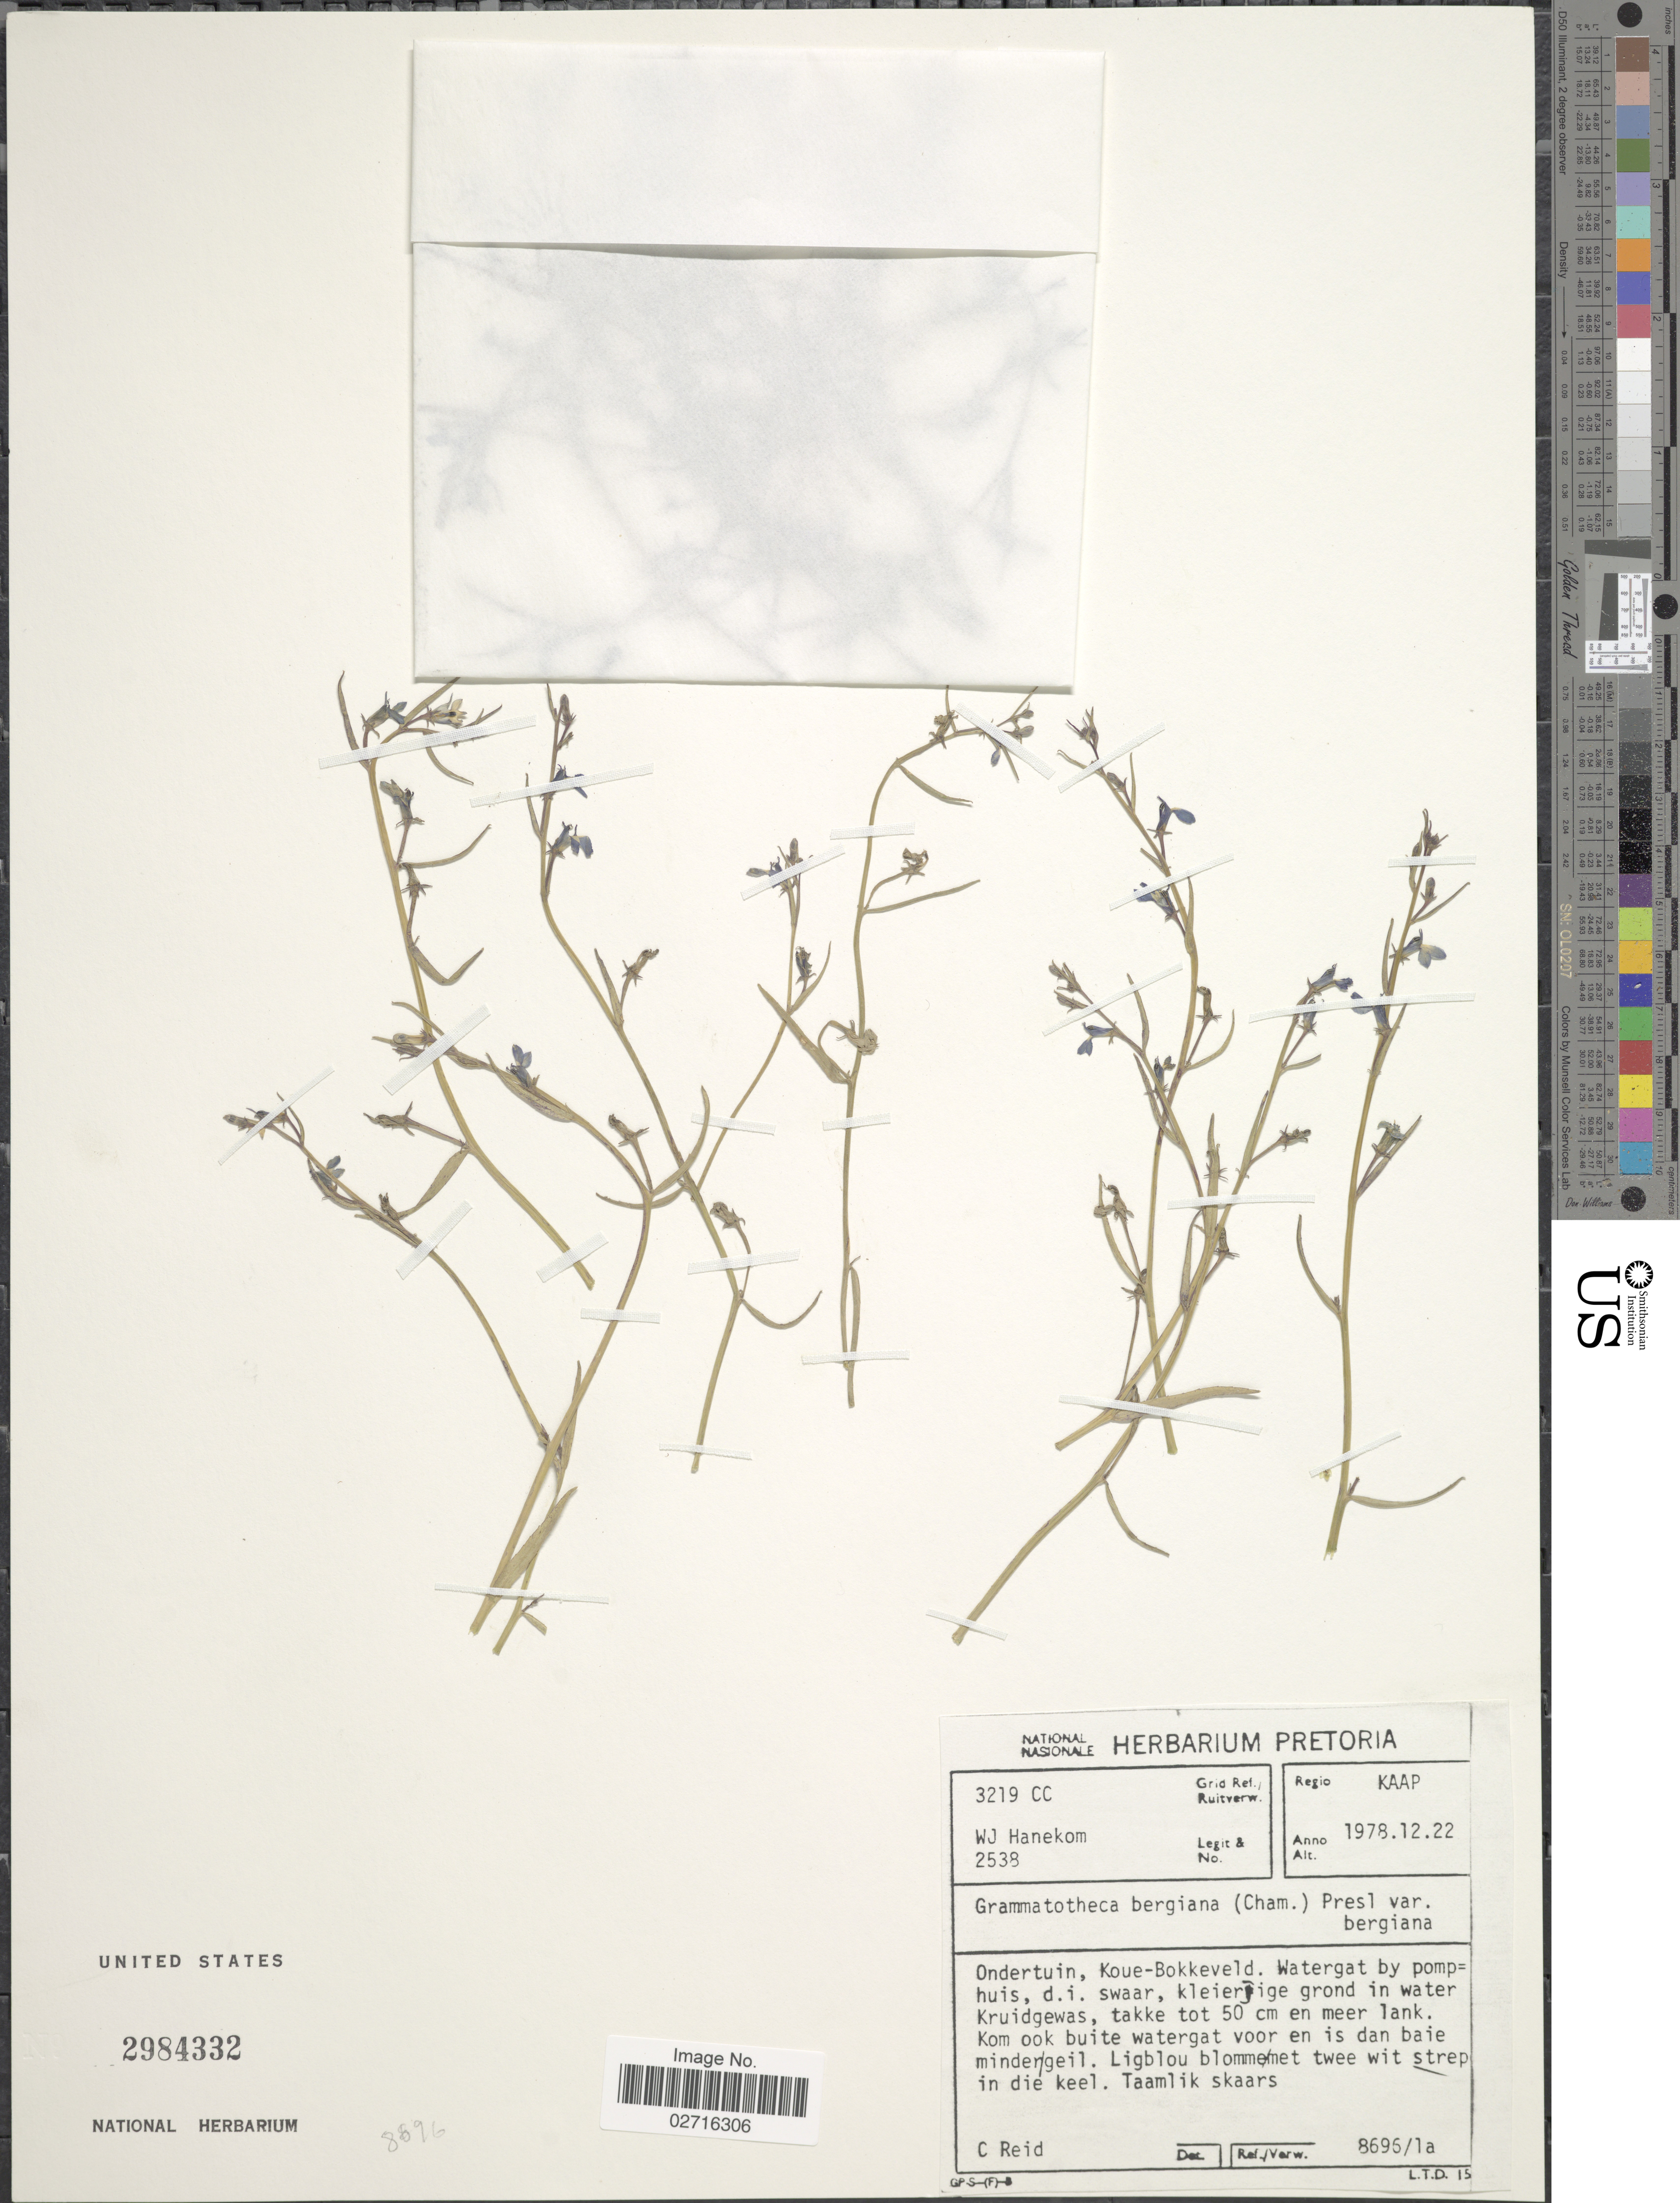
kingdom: Plantae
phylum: Tracheophyta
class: Magnoliopsida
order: Asterales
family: Campanulaceae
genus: Grammatotheca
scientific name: Grammatotheca bergiana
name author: (Cham.) C. Presl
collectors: W. Hanekom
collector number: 2538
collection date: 1978-12-22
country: South Africa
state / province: Northern Cape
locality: Regio Kaap, Ondertuin, Koue-Bokkeveld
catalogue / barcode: US 2984332